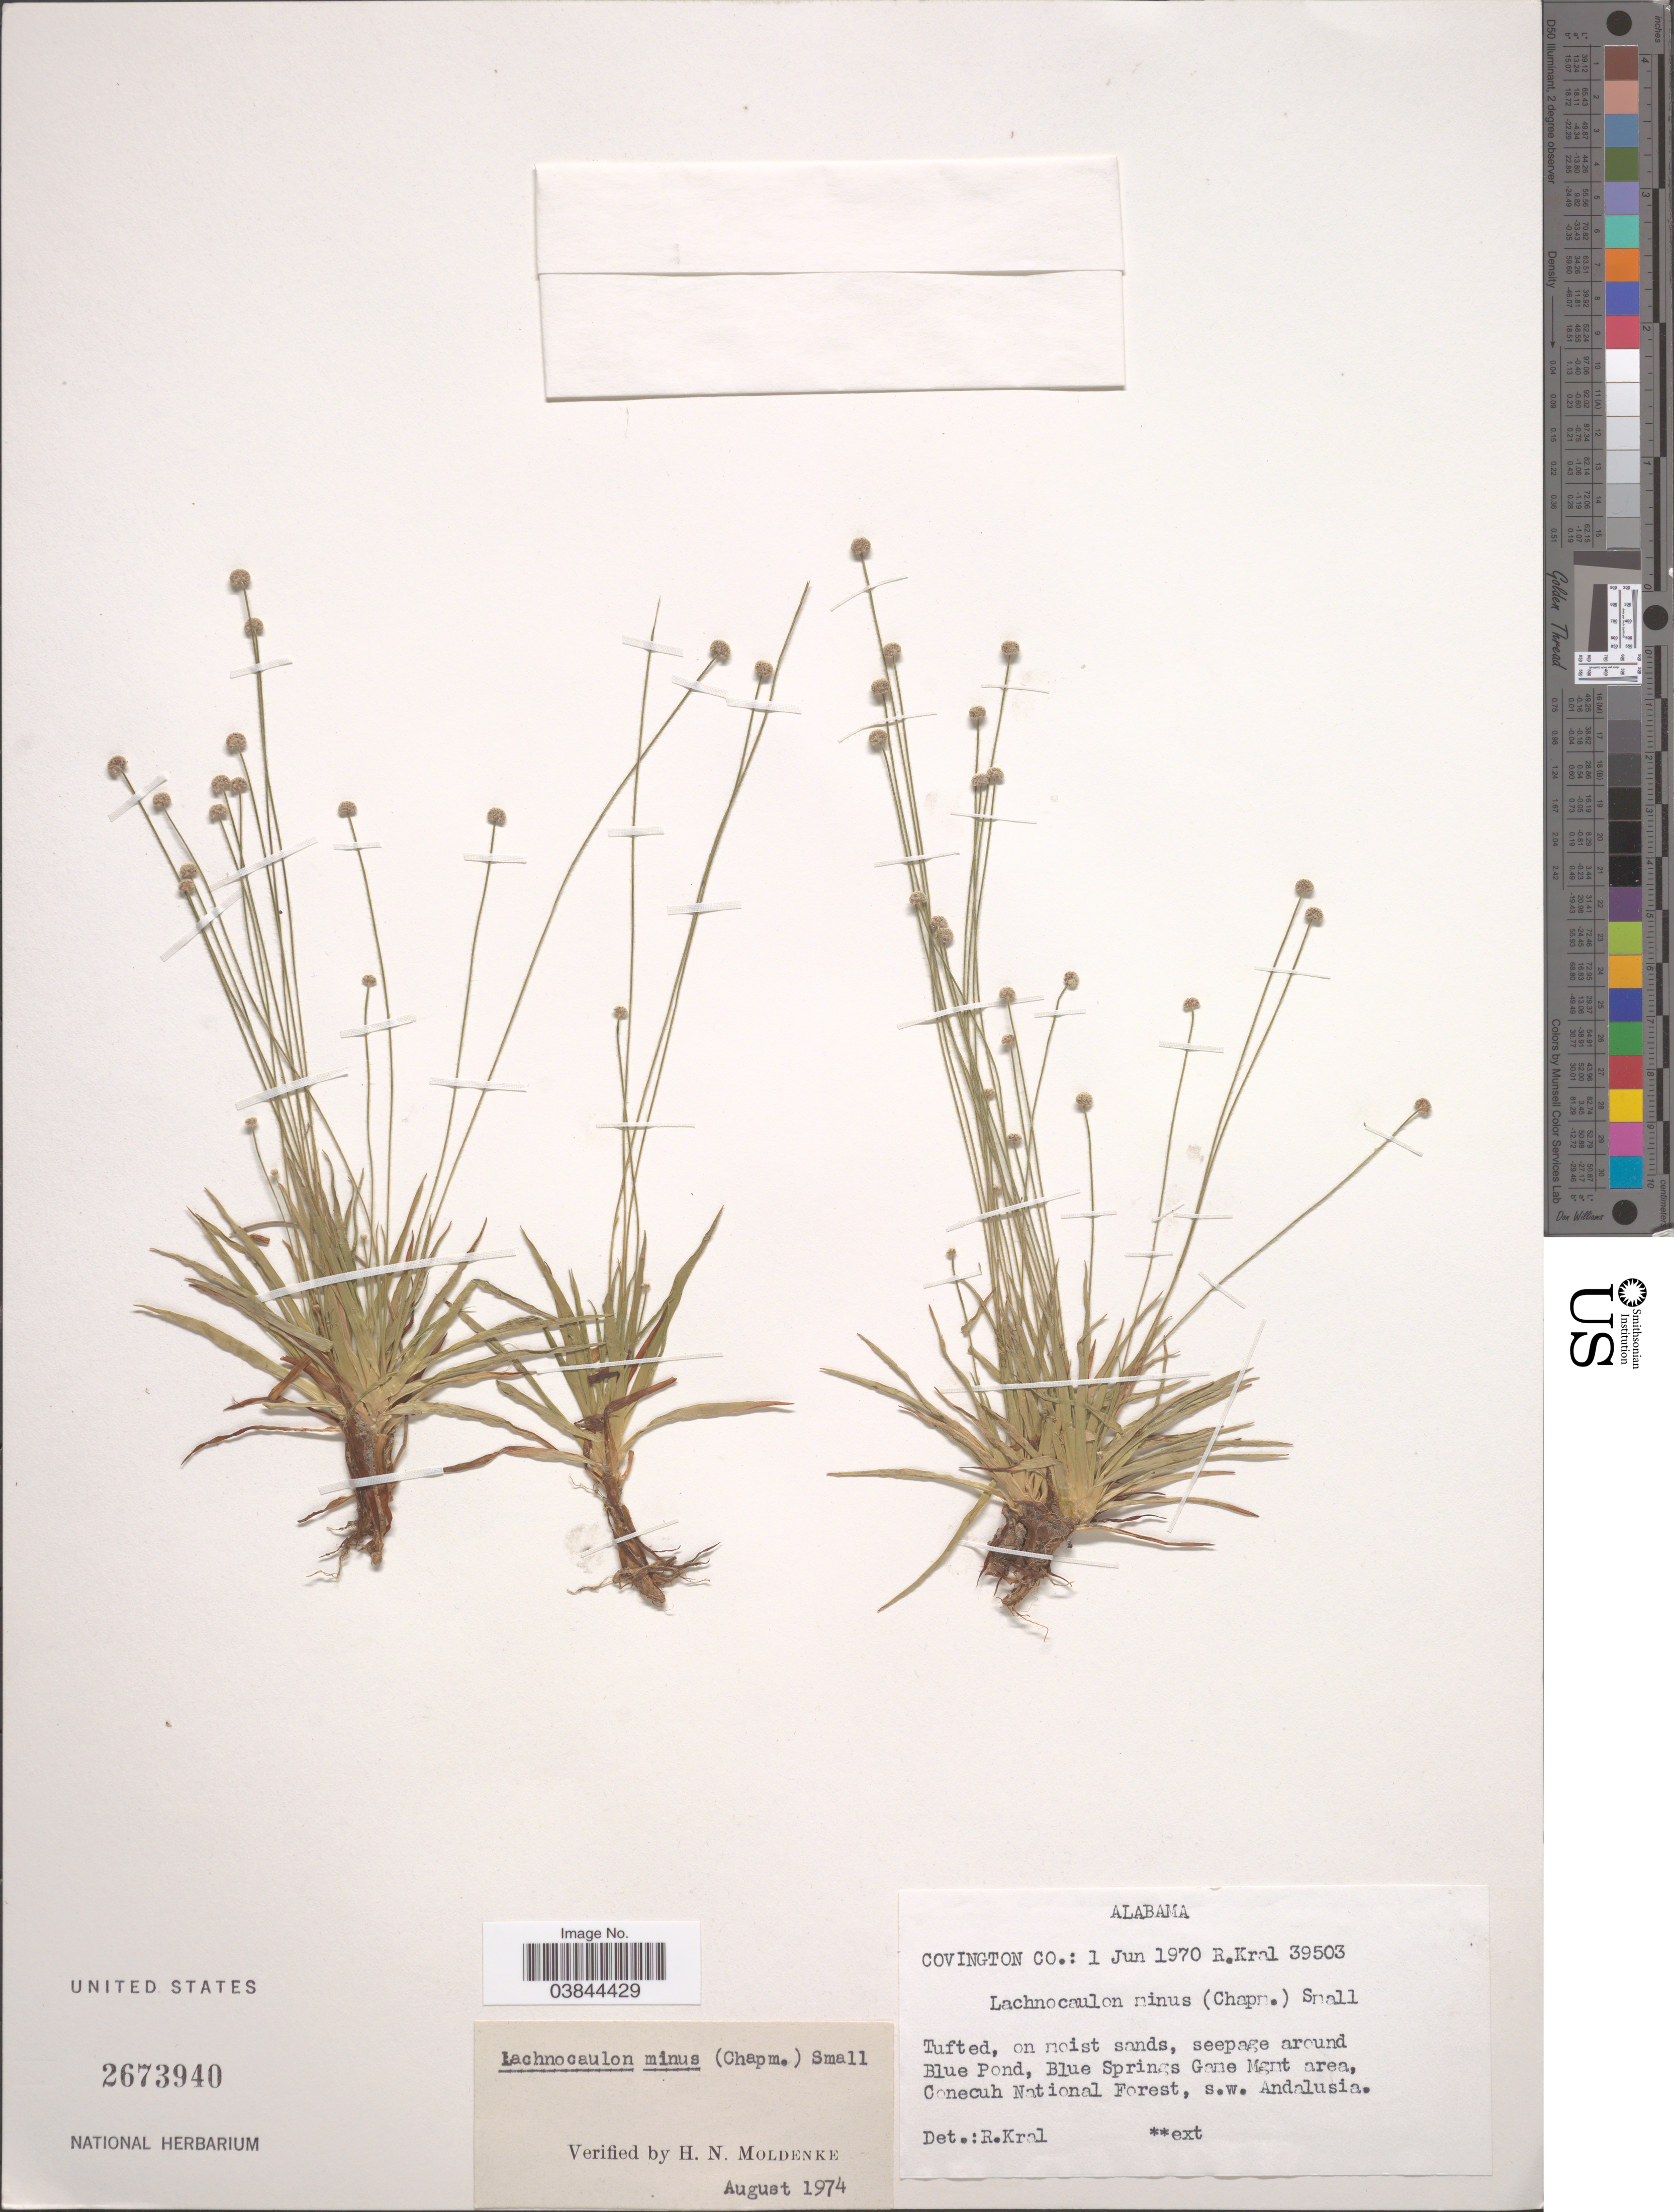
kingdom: Plantae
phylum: Tracheophyta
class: Liliopsida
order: Poales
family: Eriocaulaceae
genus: Lachnocaulon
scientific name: Lachnocaulon minus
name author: (Chapm.) Small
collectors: R. Kral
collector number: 39503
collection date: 1970-06-01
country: United States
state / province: Alabama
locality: Covington Co. Around Blue Pond, Blue Springs Game Mgnt area, Conecuh National Forest, s.w. Andalusia.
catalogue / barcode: US 2673940